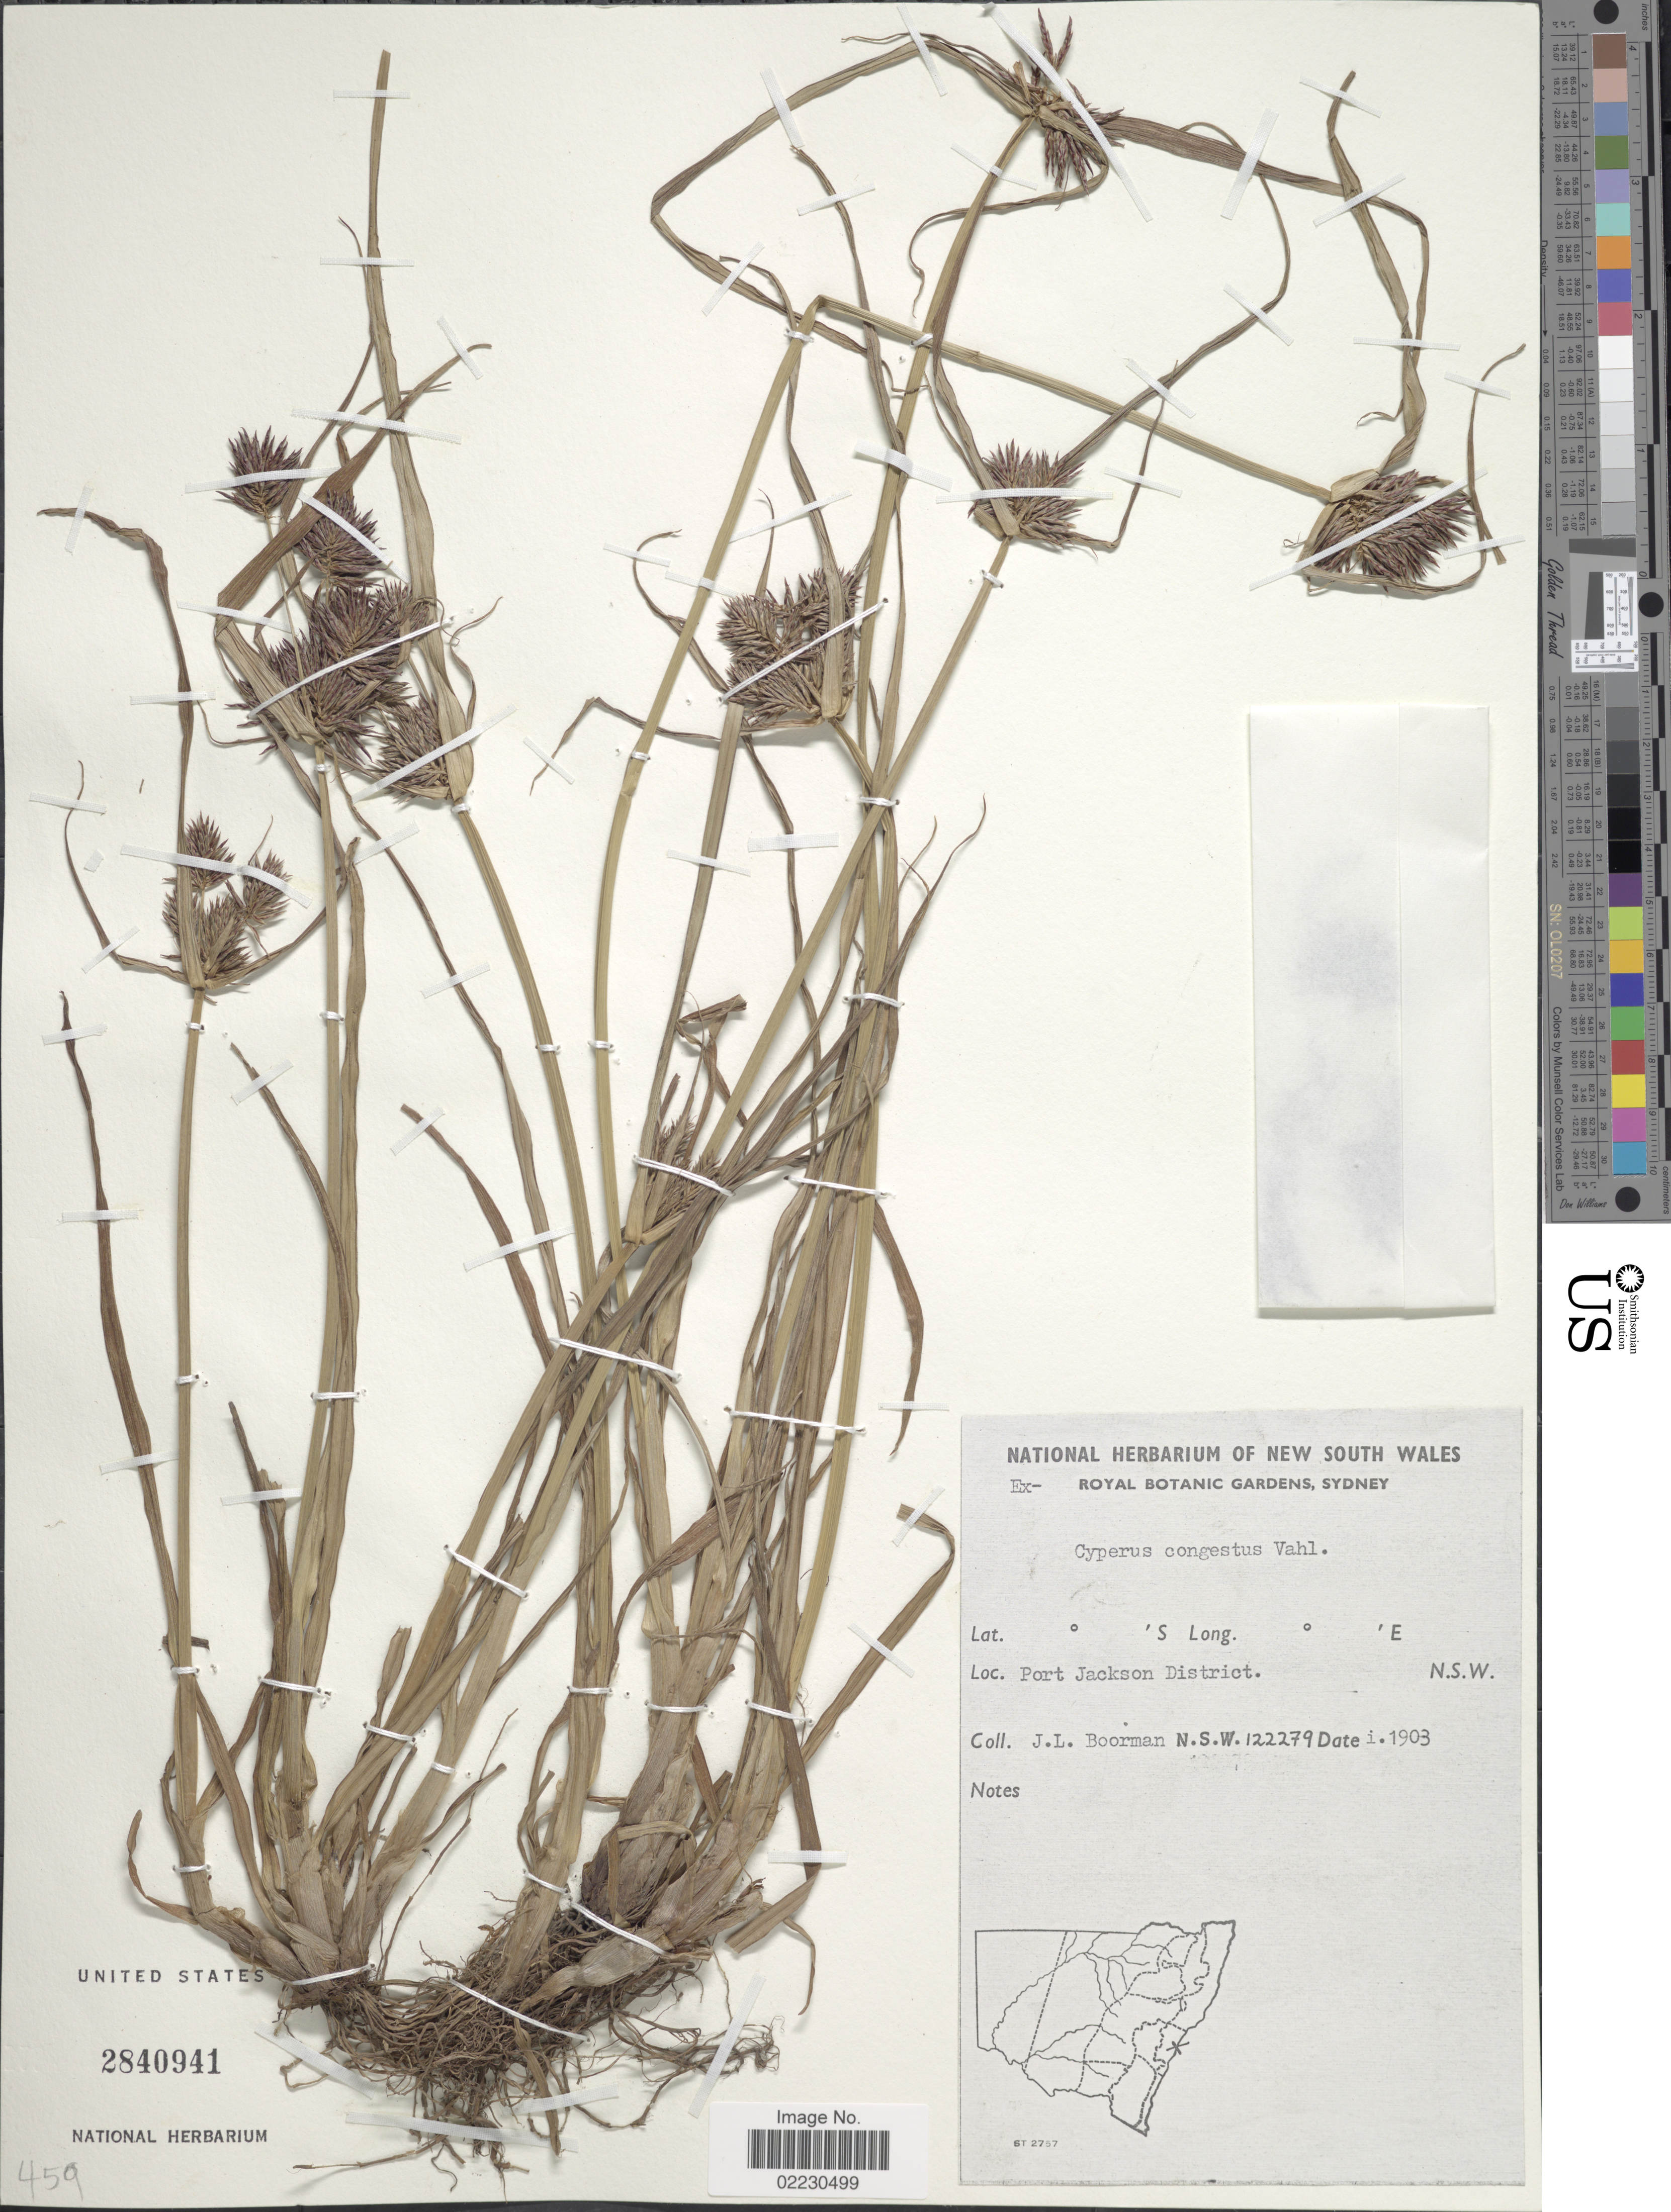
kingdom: Plantae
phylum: Tracheophyta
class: Liliopsida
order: Poales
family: Cyperaceae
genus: Cyperus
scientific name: Cyperus congestus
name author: Vahl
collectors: J. Boorman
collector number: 122279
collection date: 1903-01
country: Australia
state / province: New South Wales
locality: Port Jackson District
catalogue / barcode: US 2840941